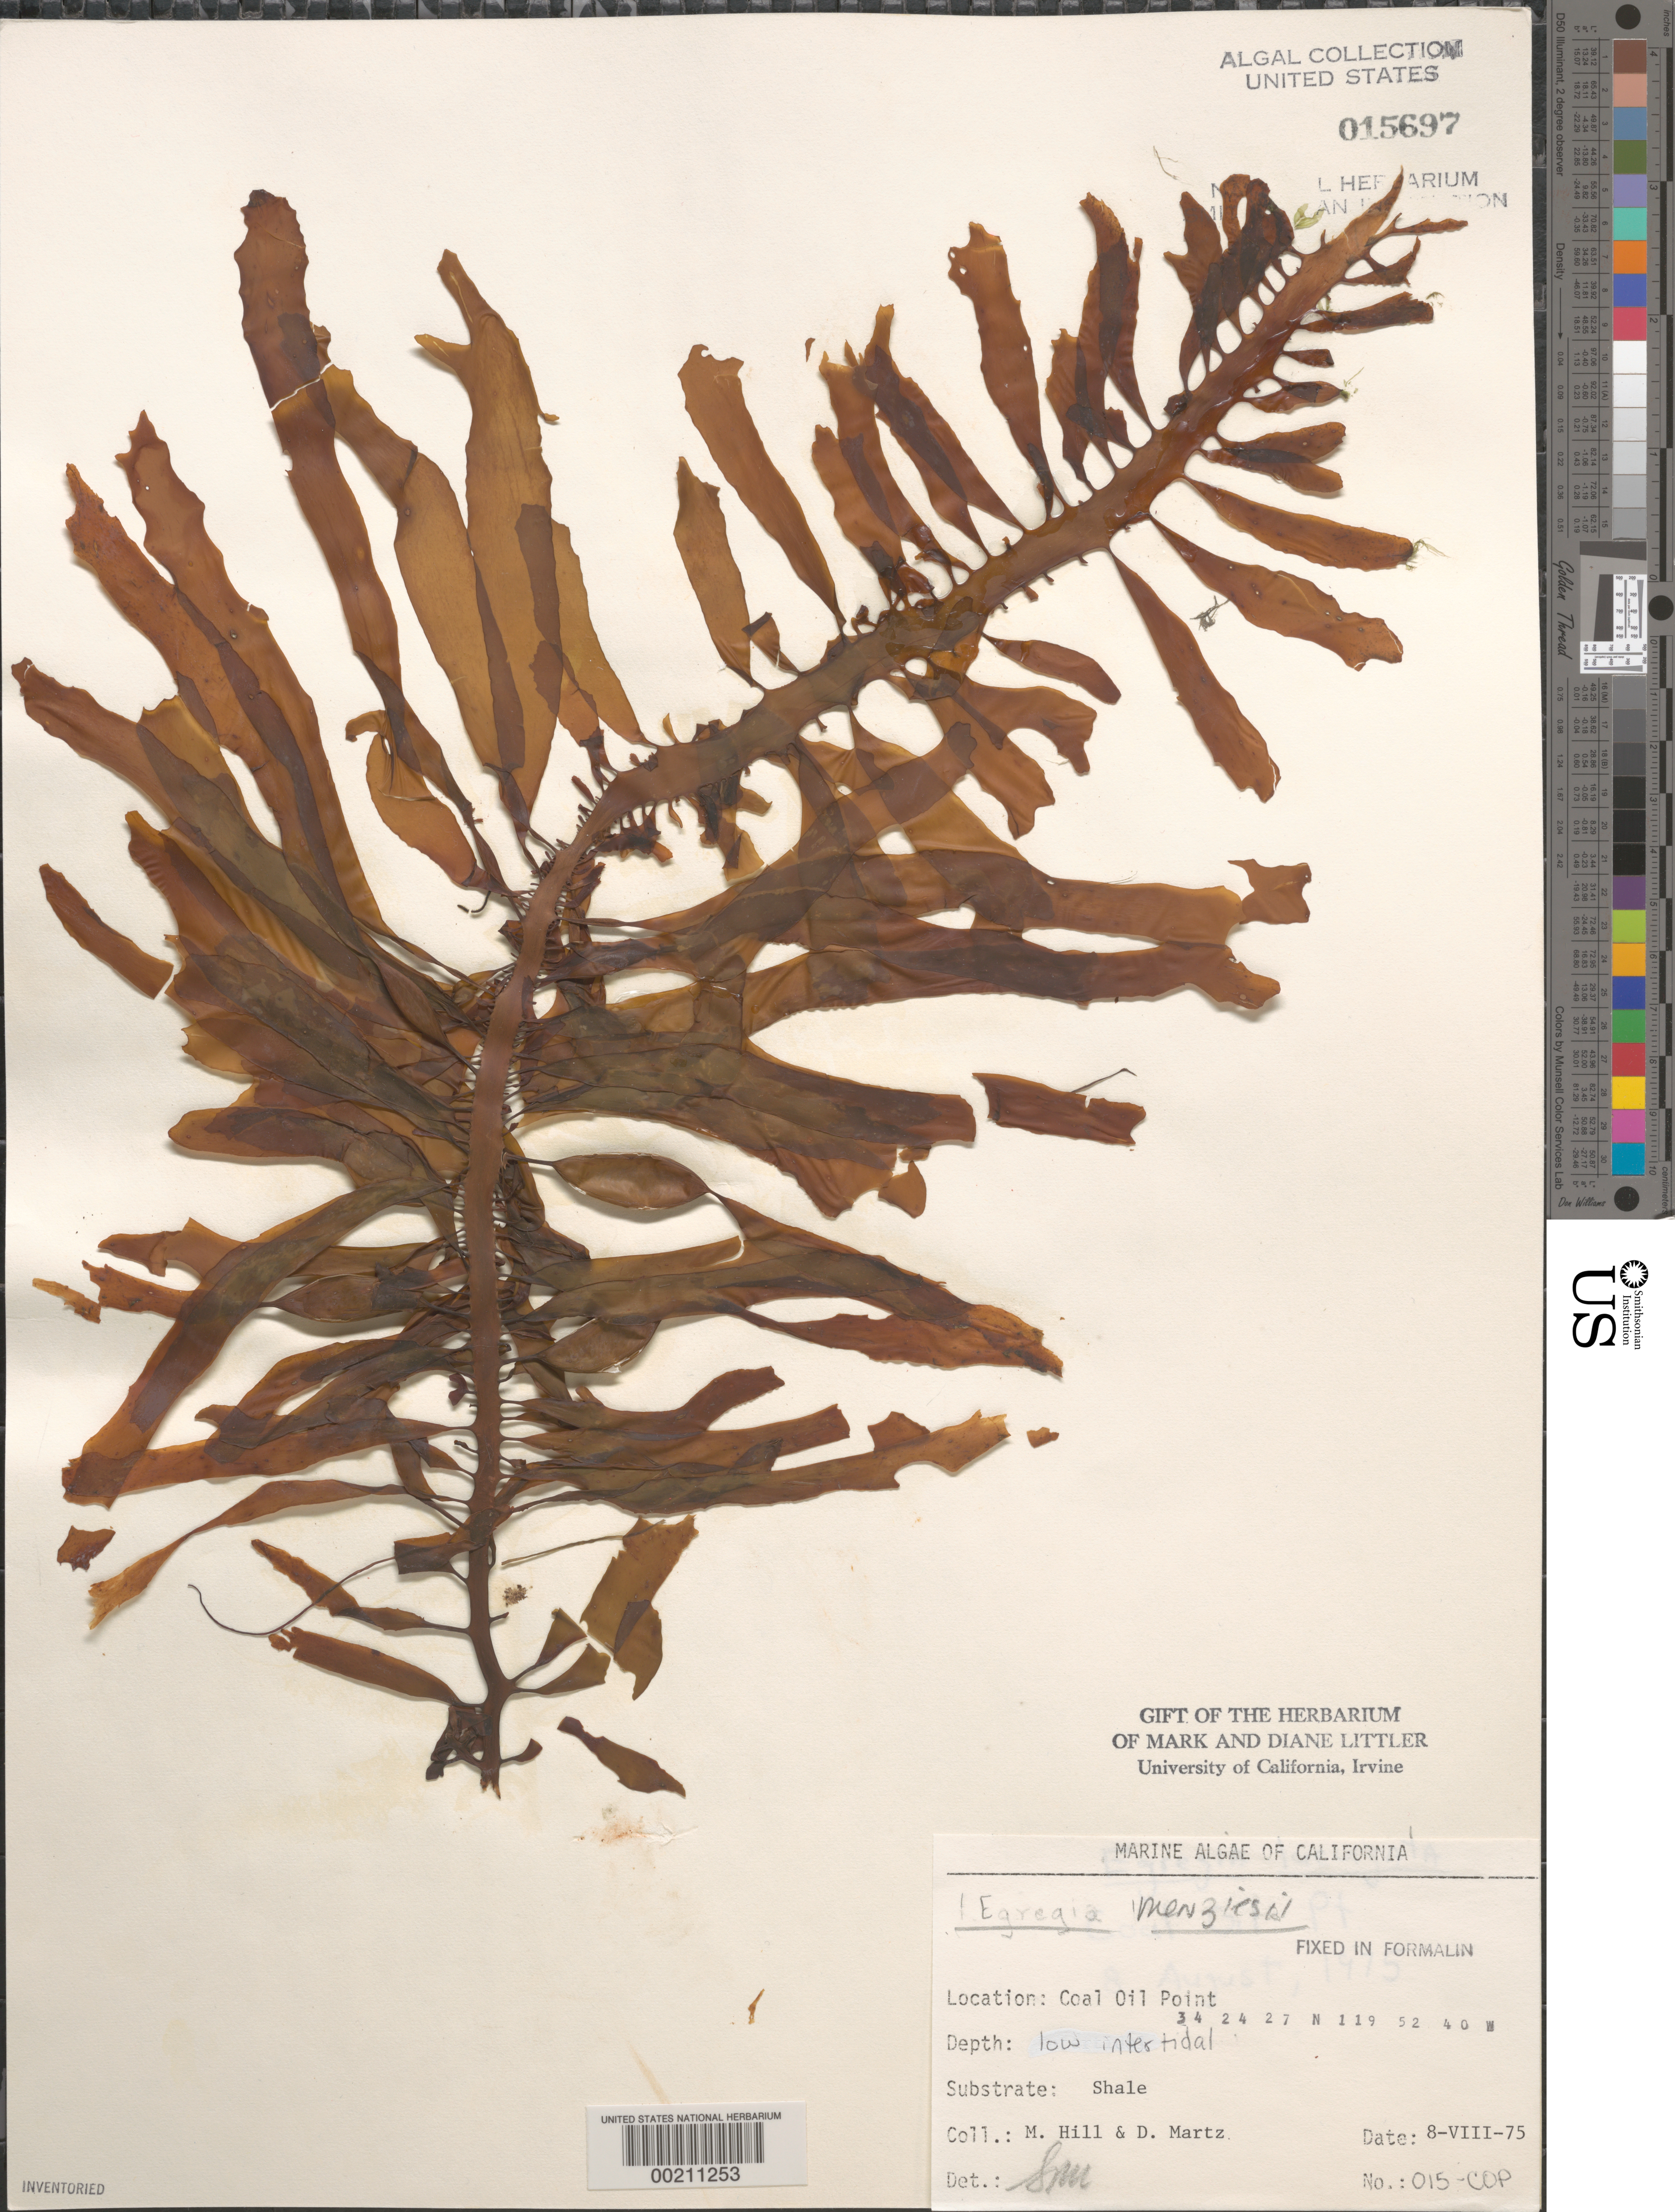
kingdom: Chromista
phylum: Ochrophyta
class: Phaeophyceae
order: Laminariales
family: Lessoniaceae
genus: Egregia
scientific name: Egregia menziesii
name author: (Turner) Aresch.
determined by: Murray, S. N.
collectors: M. Hill & D. Martz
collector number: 015-cop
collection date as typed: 08 Aug 1975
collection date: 1975-08-08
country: United States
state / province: California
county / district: Santa Barbara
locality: Coal Oil Point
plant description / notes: BLM-SOCALBIGHT Rocky Intertidal Survey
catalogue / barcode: US 15697